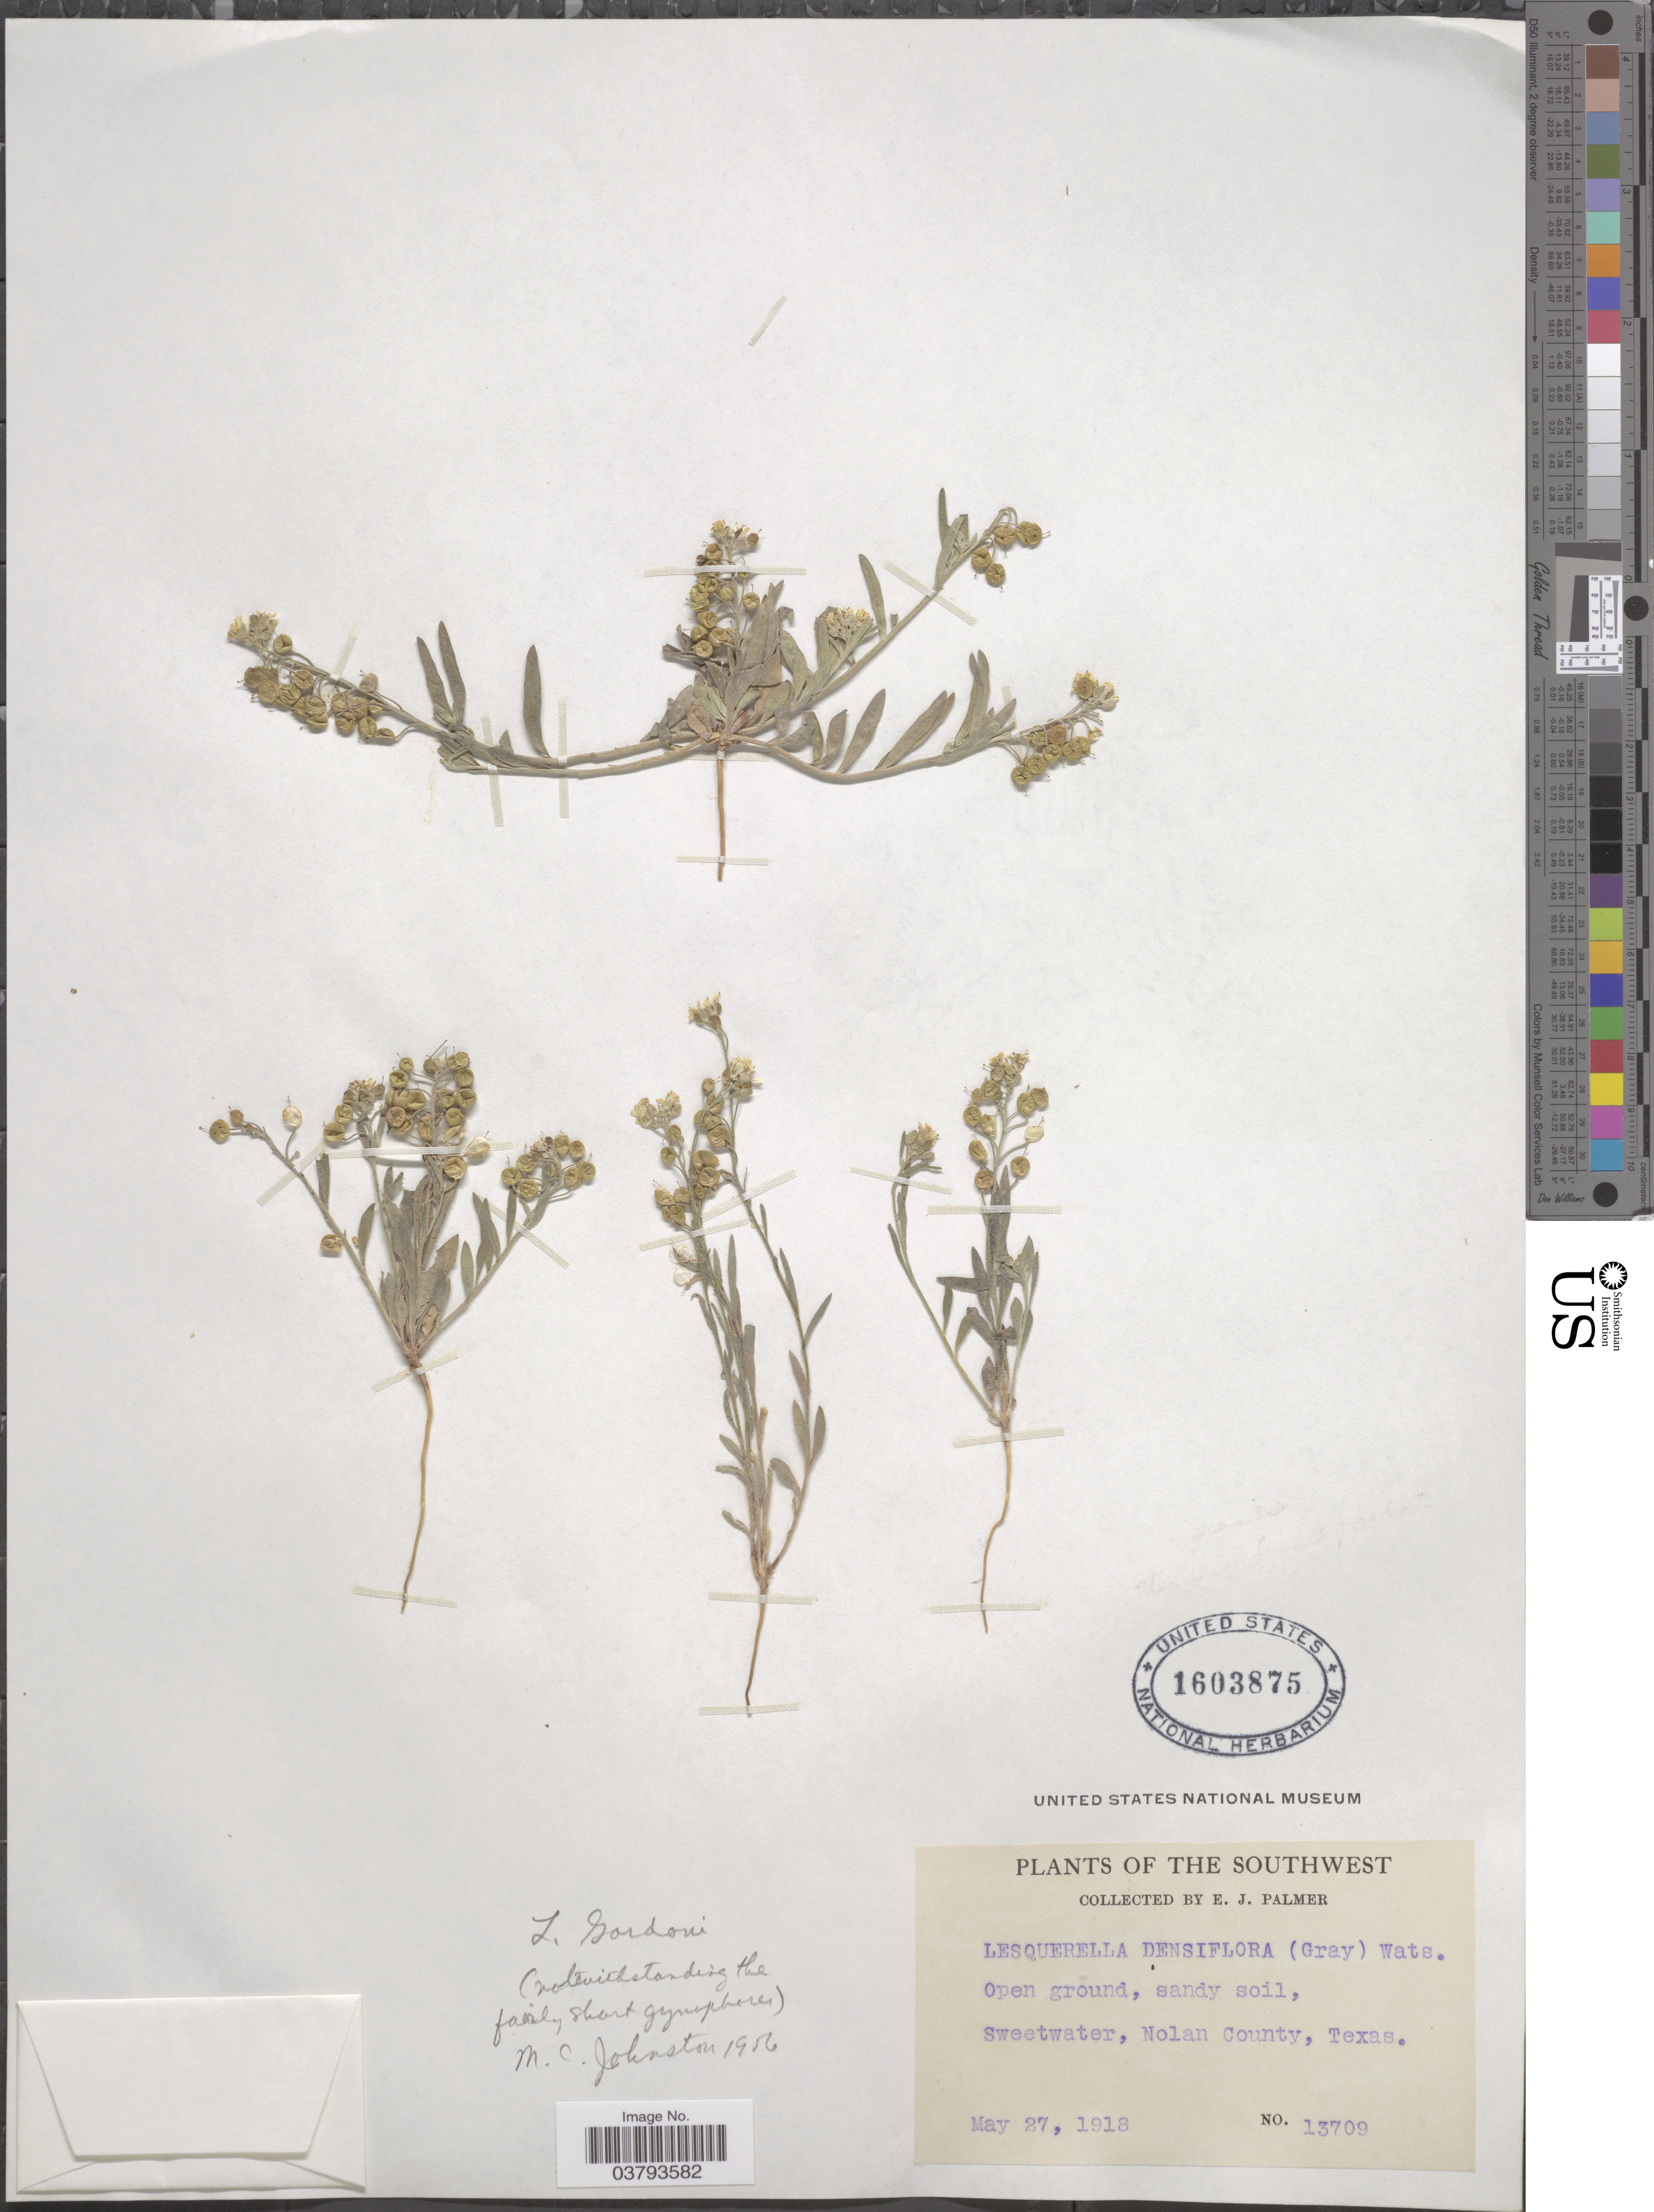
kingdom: Plantae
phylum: Tracheophyta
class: Magnoliopsida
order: Brassicales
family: Brassicaceae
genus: Lesquerella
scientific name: Lesquerella gordonii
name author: (A. Gray) S. Watson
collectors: E. J. Palmer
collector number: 13709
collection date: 1918-05-27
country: United States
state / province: Texas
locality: The Southwest. Open ground, sandy soil, Sweetwater, Nolan County.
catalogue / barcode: US 1603875